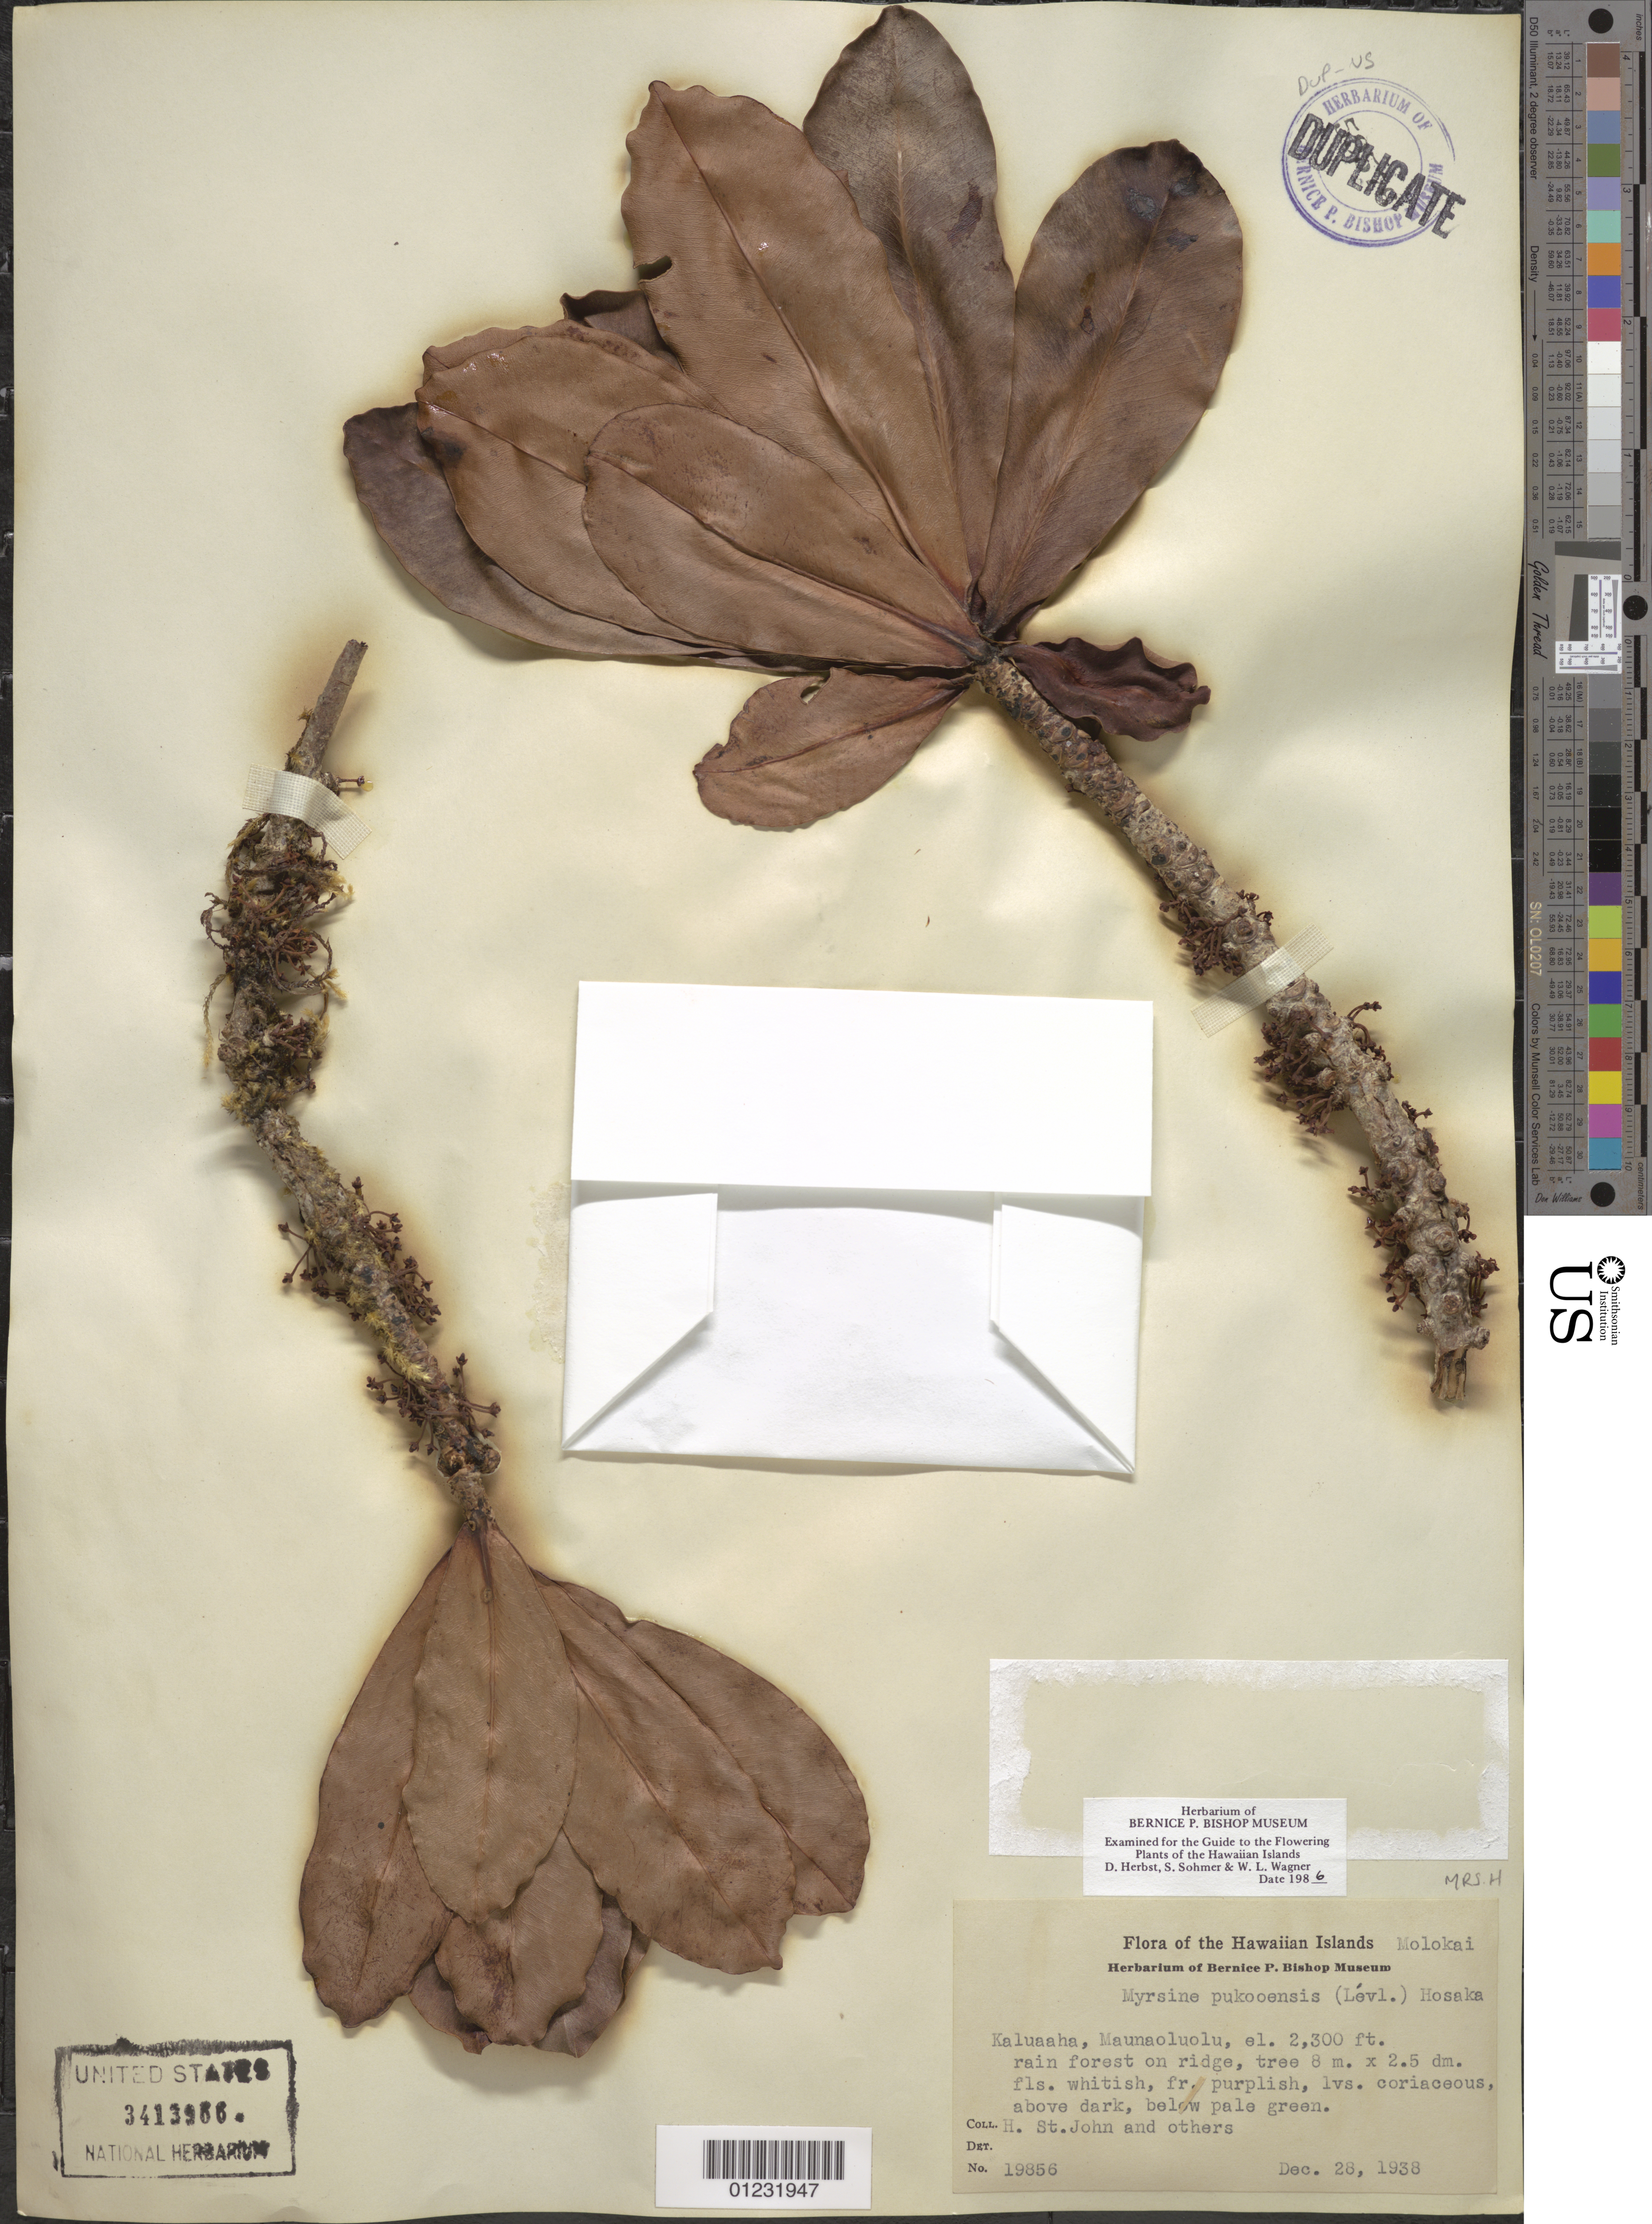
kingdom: Plantae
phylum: Tracheophyta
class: Magnoliopsida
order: Ericales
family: Primulaceae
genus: Myrsine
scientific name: Myrsine pukooensis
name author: (H. Lév.) Hosaka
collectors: H. St. John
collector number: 19856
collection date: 1938-12-28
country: United States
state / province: Hawaii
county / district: Maui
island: Moloka'i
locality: Maunaoluolu, Kaluaaha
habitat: Rain forest on ridge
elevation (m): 701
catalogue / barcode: US 3413966